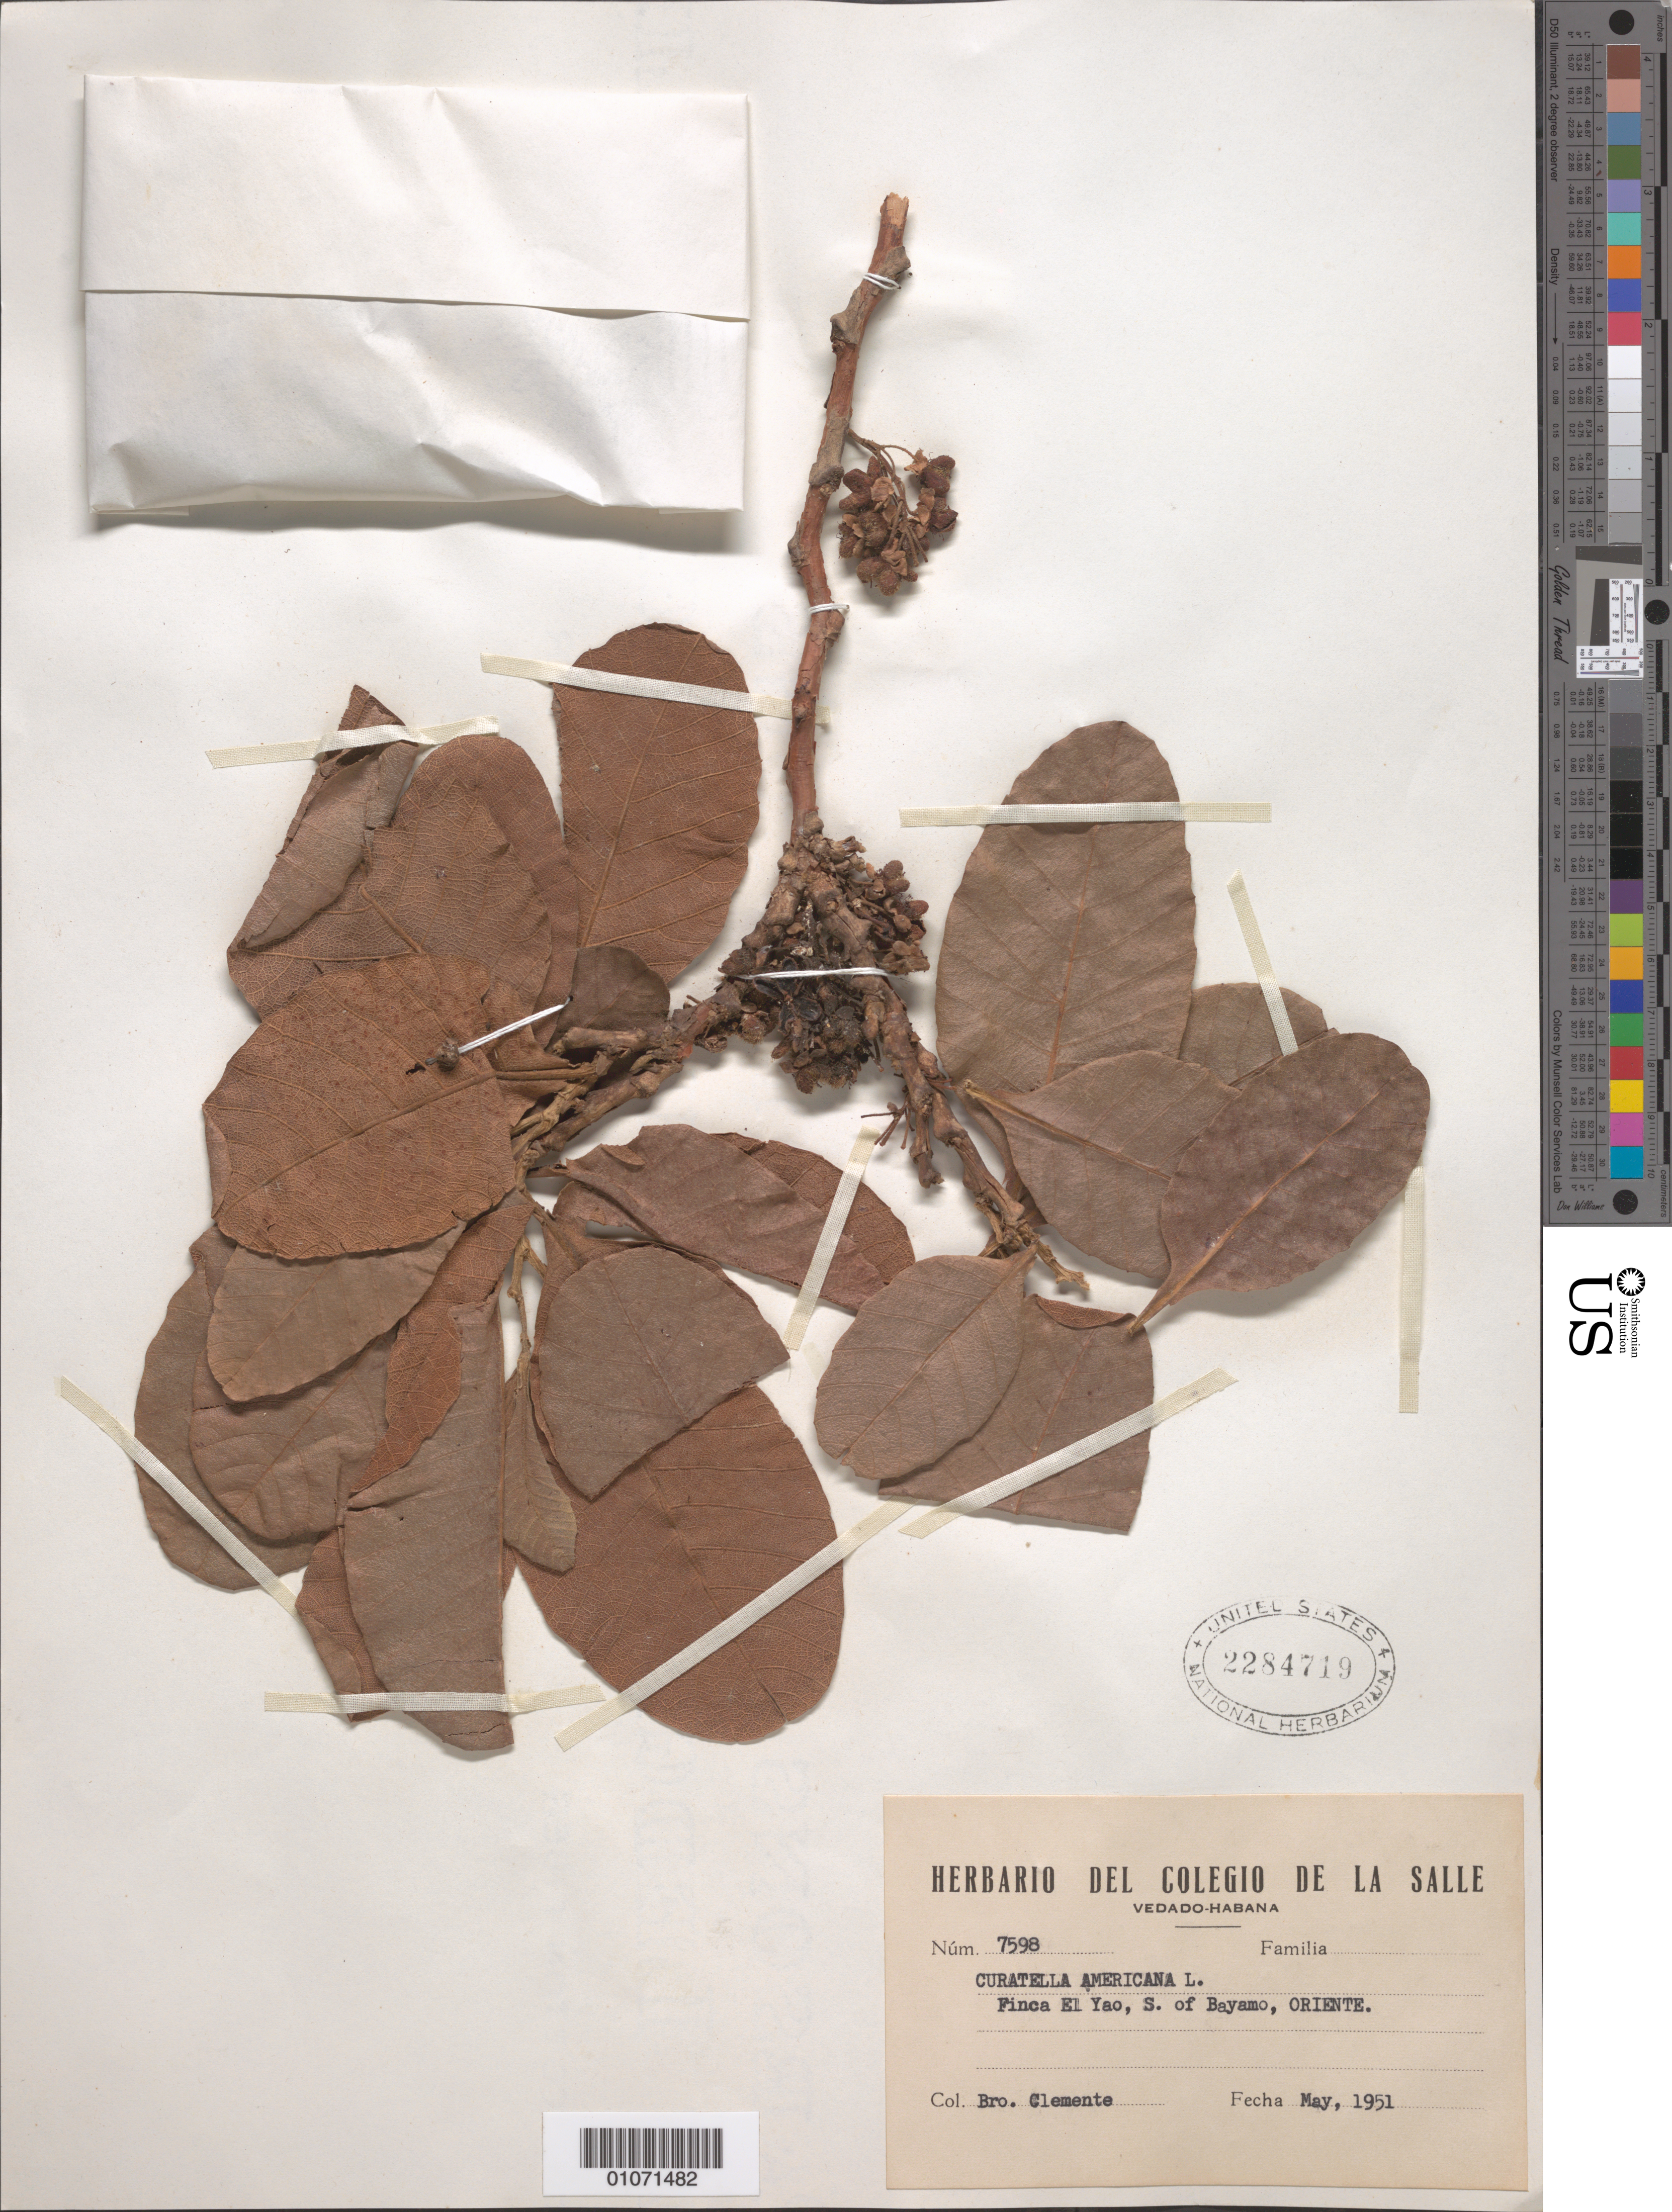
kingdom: Plantae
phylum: Tracheophyta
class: Magnoliopsida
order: Dilleniales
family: Dilleniaceae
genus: Curatella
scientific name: Curatella americana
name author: L.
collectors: Bro. Clemente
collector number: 7598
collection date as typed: May 1951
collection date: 1951-05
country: Cuba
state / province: Oriente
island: Cuba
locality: Finca El Yao, S of Bayamo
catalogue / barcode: US 2284719